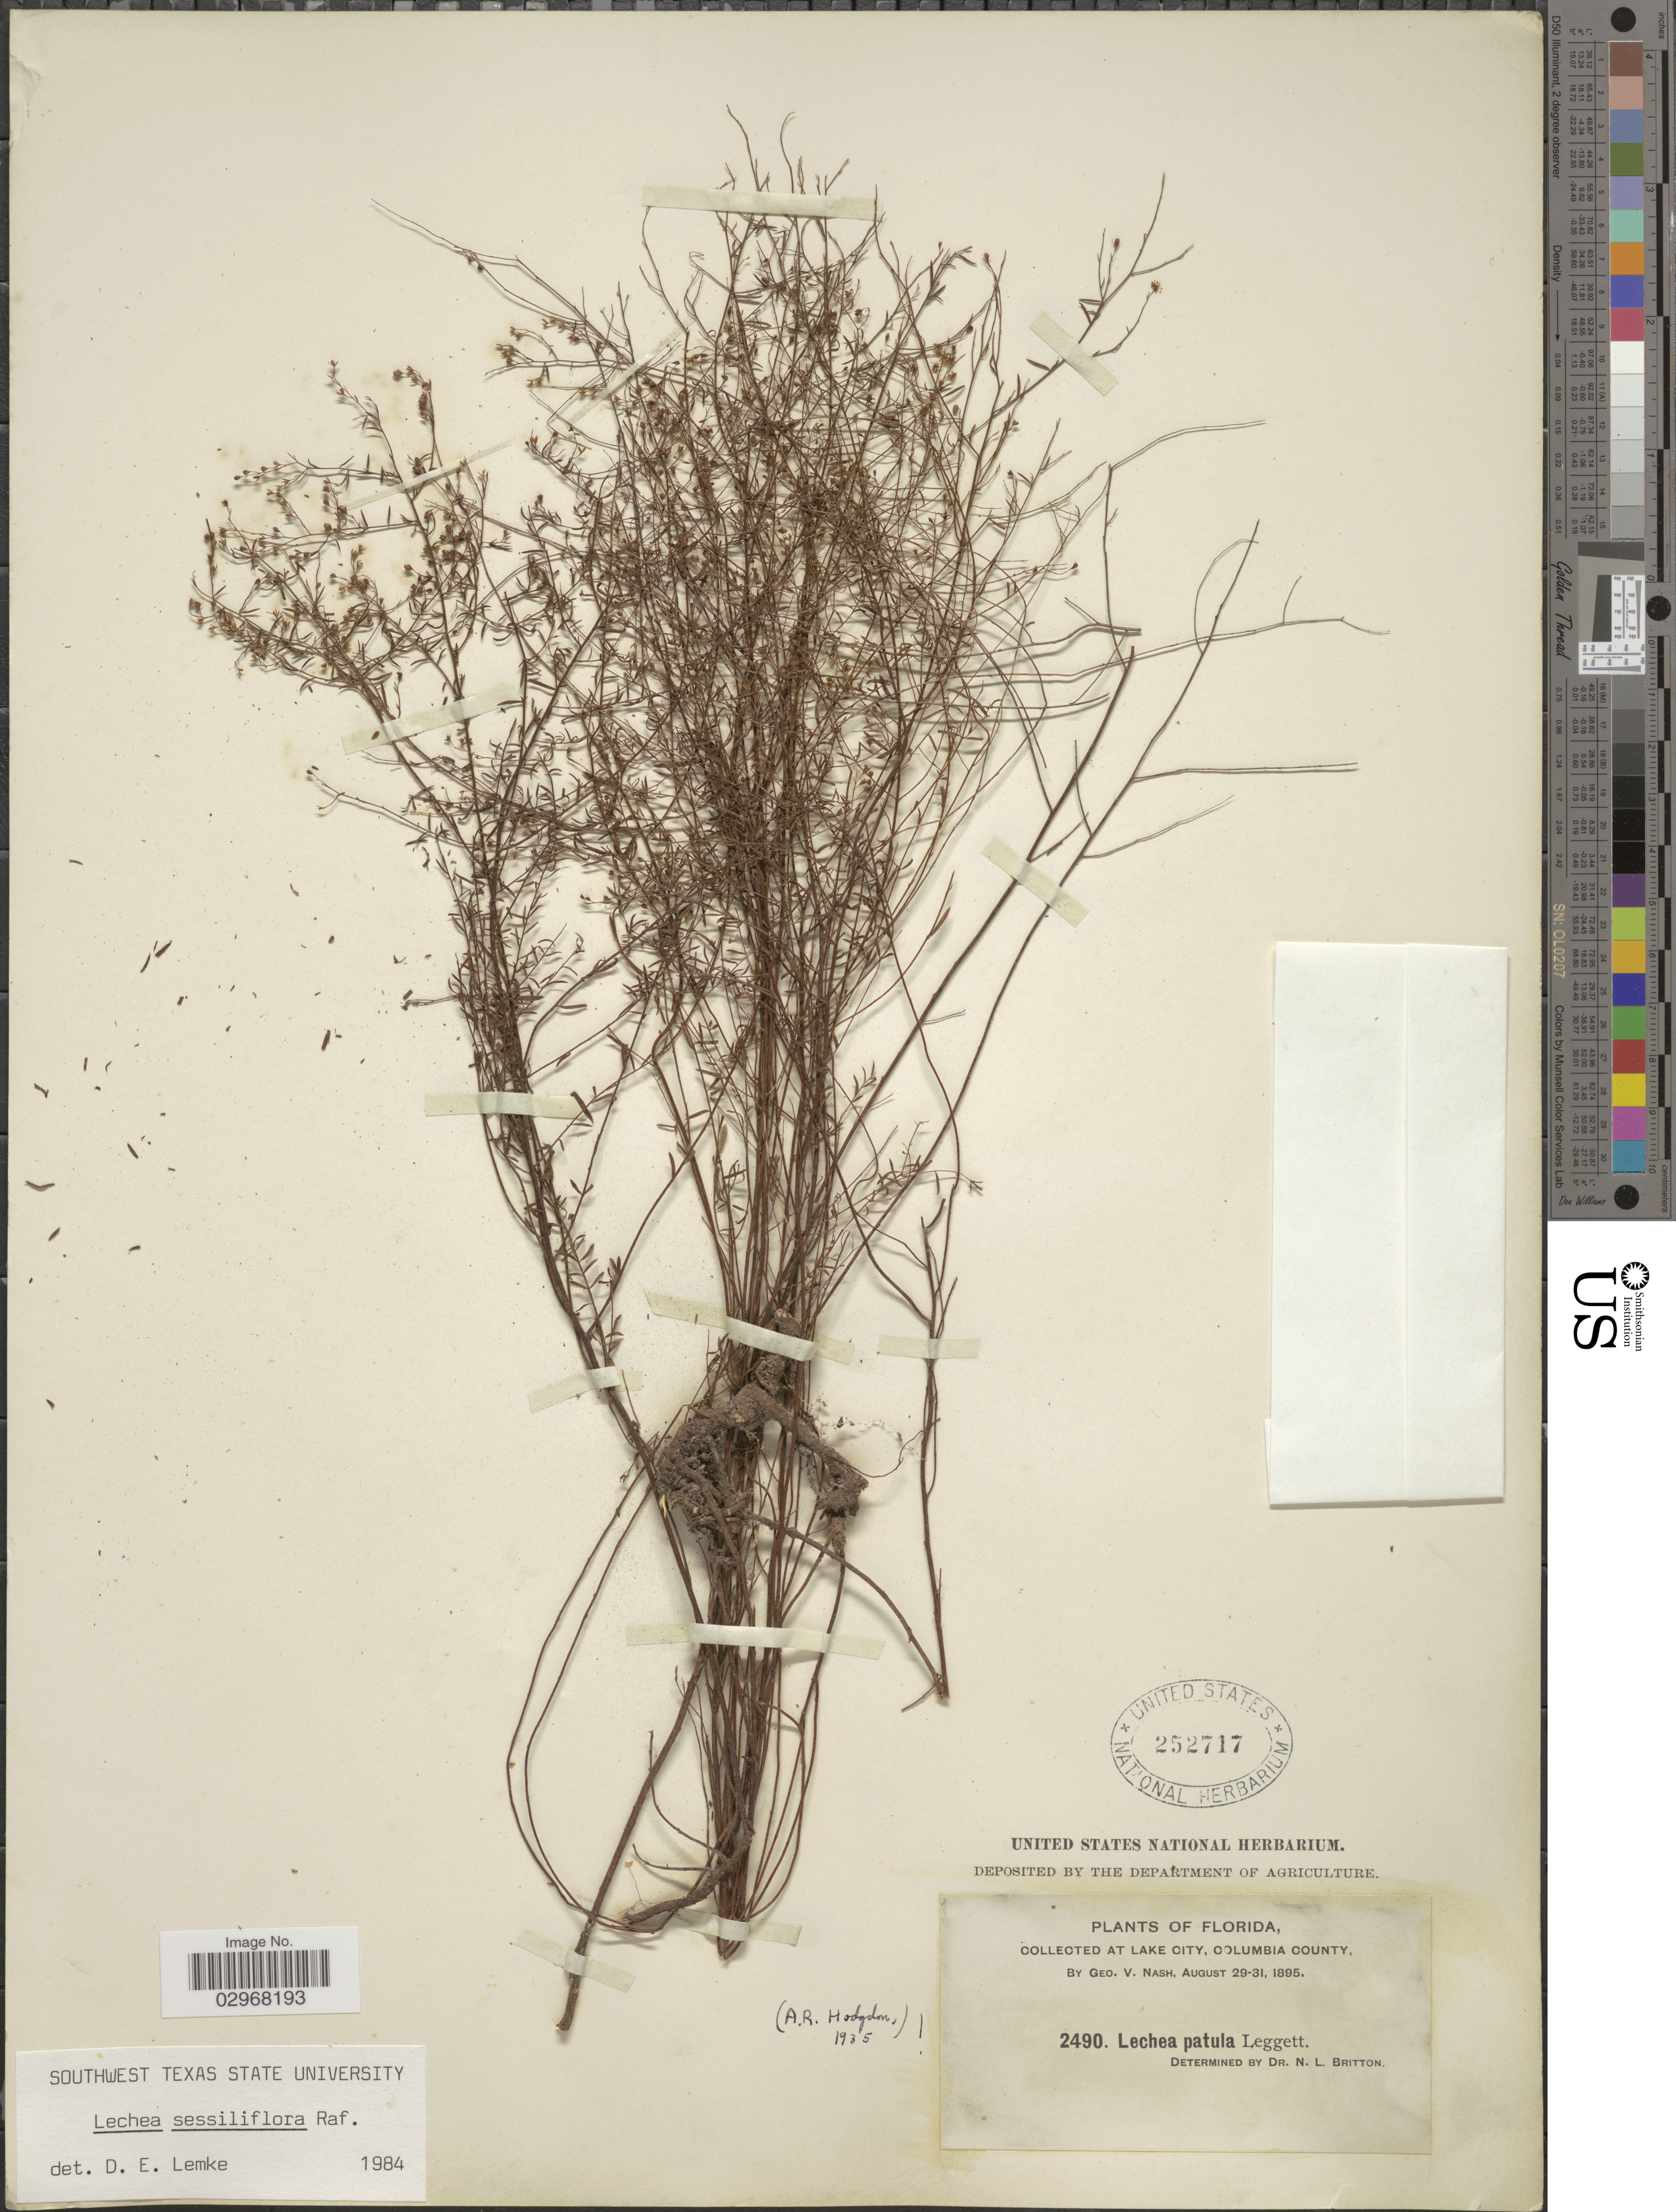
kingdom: Plantae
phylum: Tracheophyta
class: Magnoliopsida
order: Malvales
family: Cistaceae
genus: Lechea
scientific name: Lechea sessiliflora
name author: Raf.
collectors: G. V. Nash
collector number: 2490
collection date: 1895-08-29/1895-08-31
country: United States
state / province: Florida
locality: At Lake County, Columbia County.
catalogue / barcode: US 252717